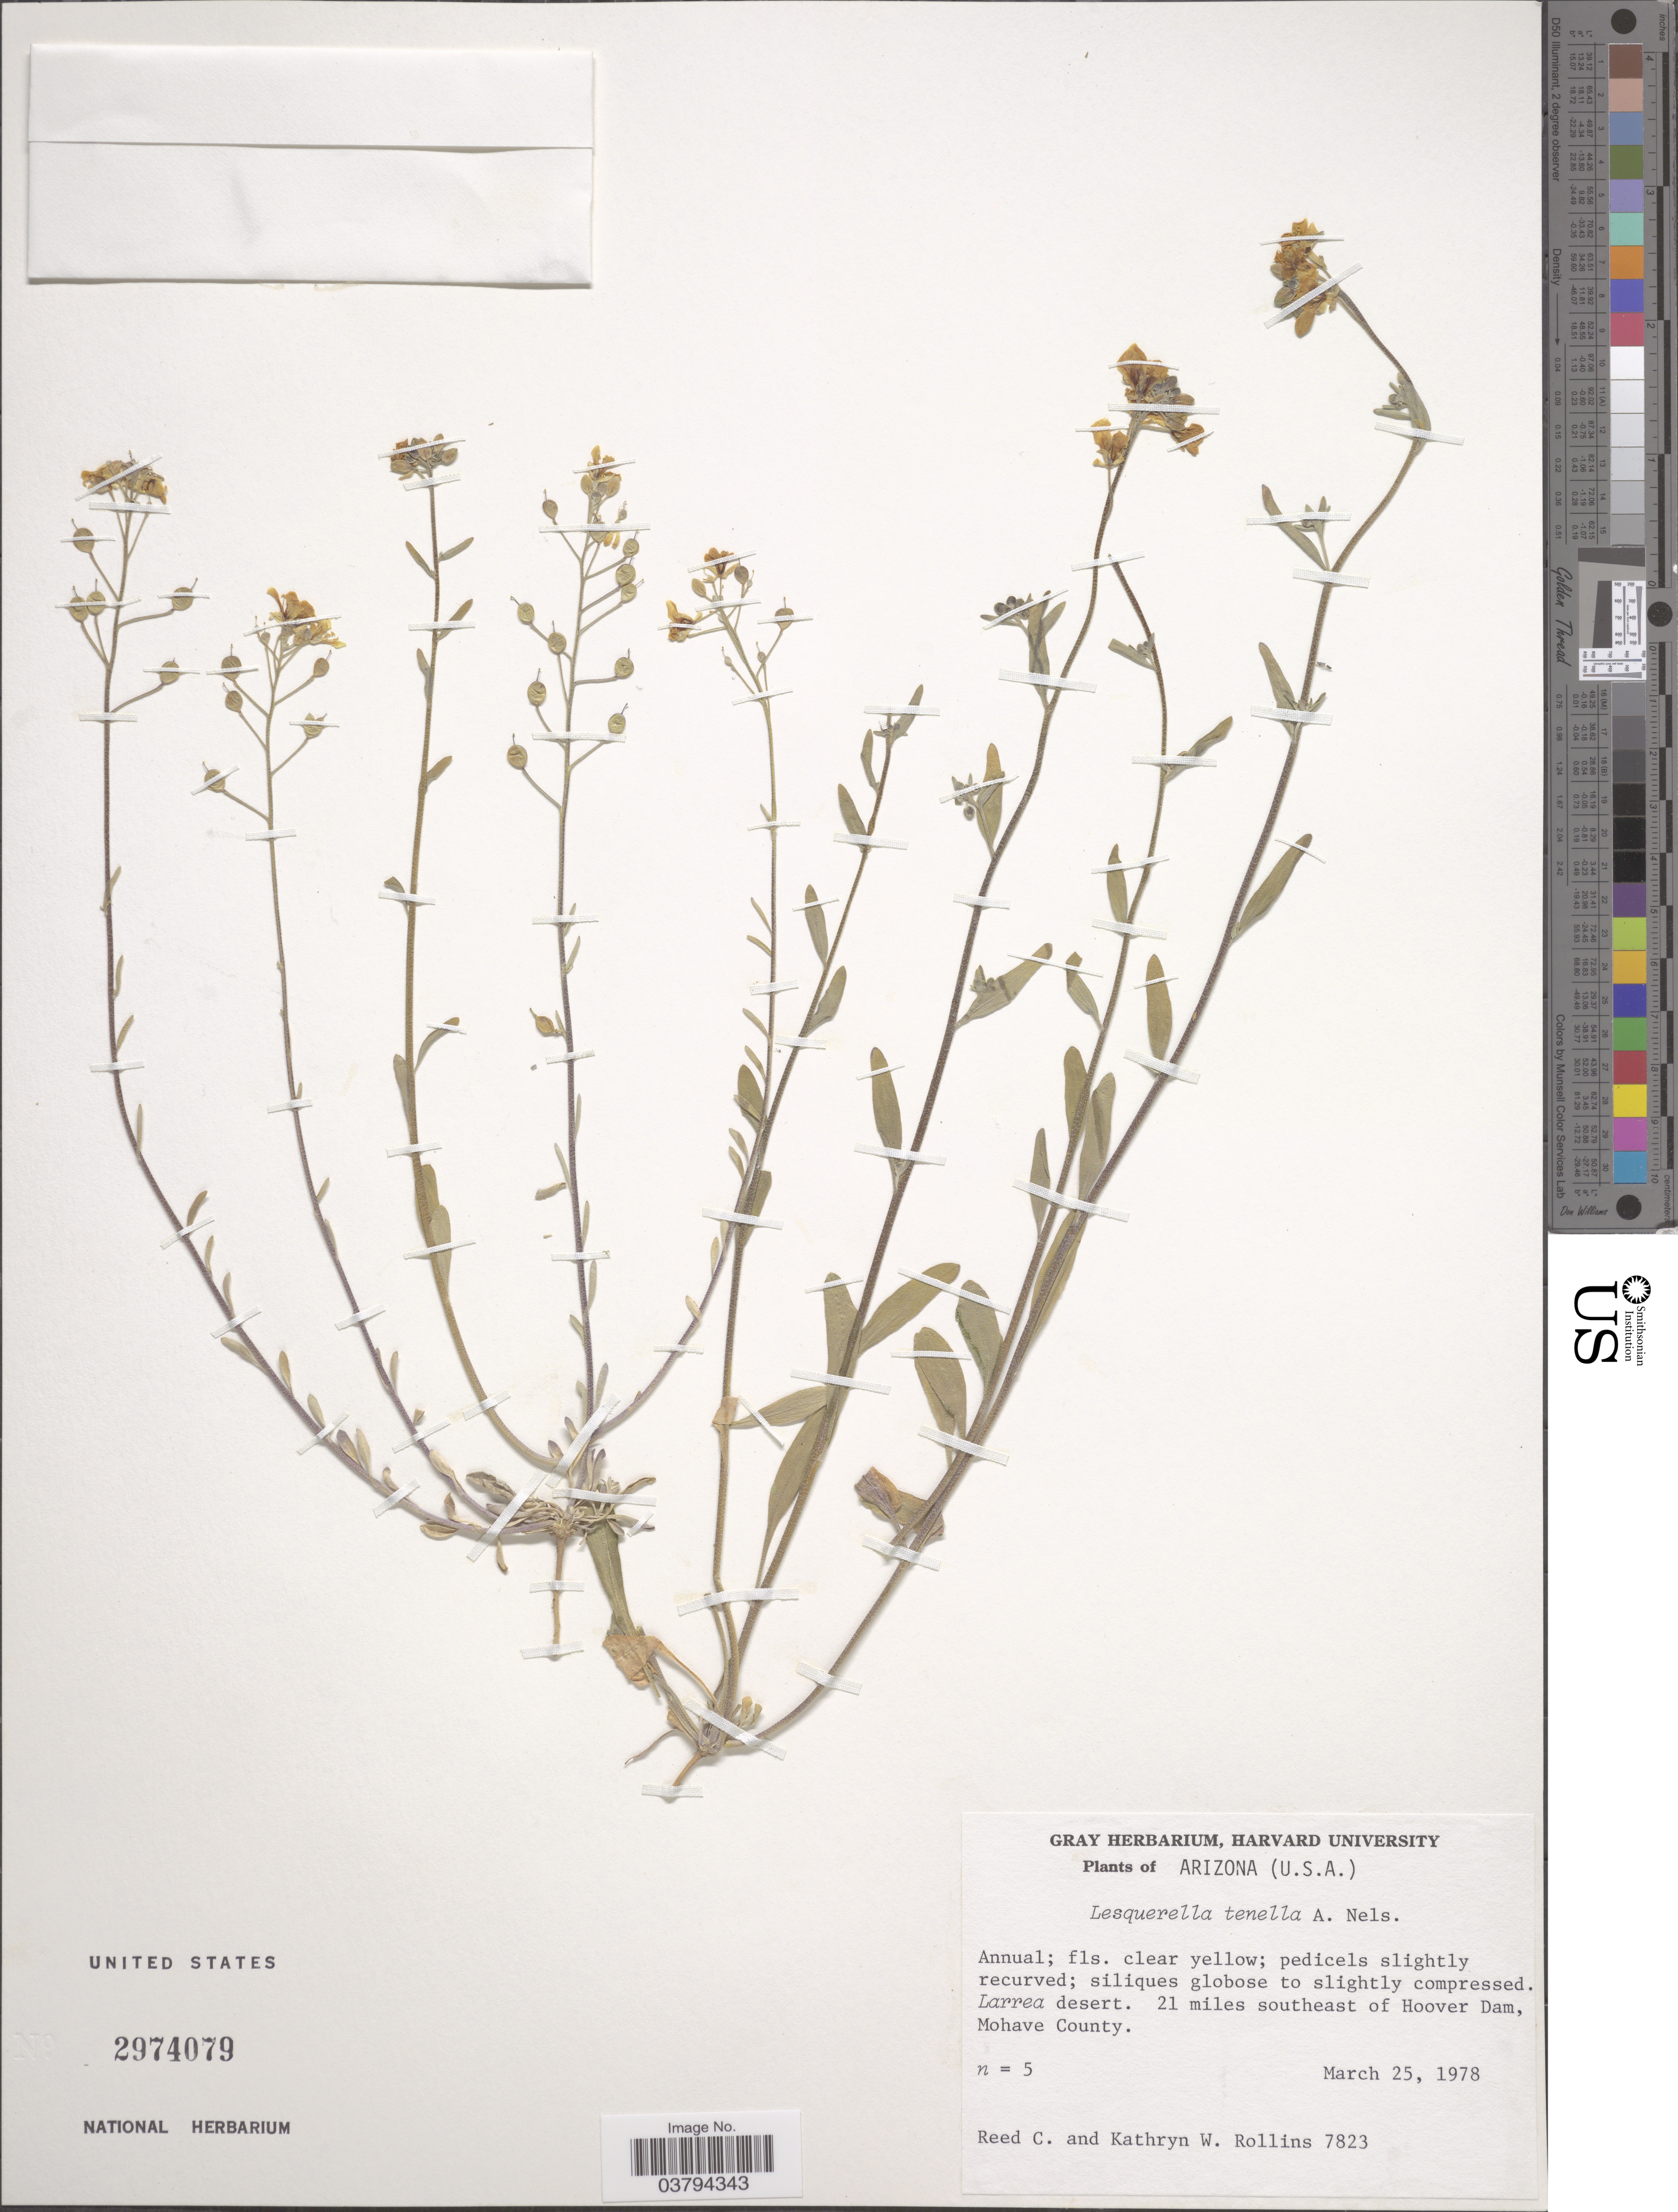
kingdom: Plantae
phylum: Tracheophyta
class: Magnoliopsida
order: Brassicales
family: Brassicaceae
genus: Lesquerella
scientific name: Lesquerella tenella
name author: A. Nelson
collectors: R. C. Rollins & K. W. Rollins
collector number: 7823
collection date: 1978-03-25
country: United States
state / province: Arizona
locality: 21 miles southeast of Hoover Dam, Mohave County.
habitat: desert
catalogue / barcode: US 2974079